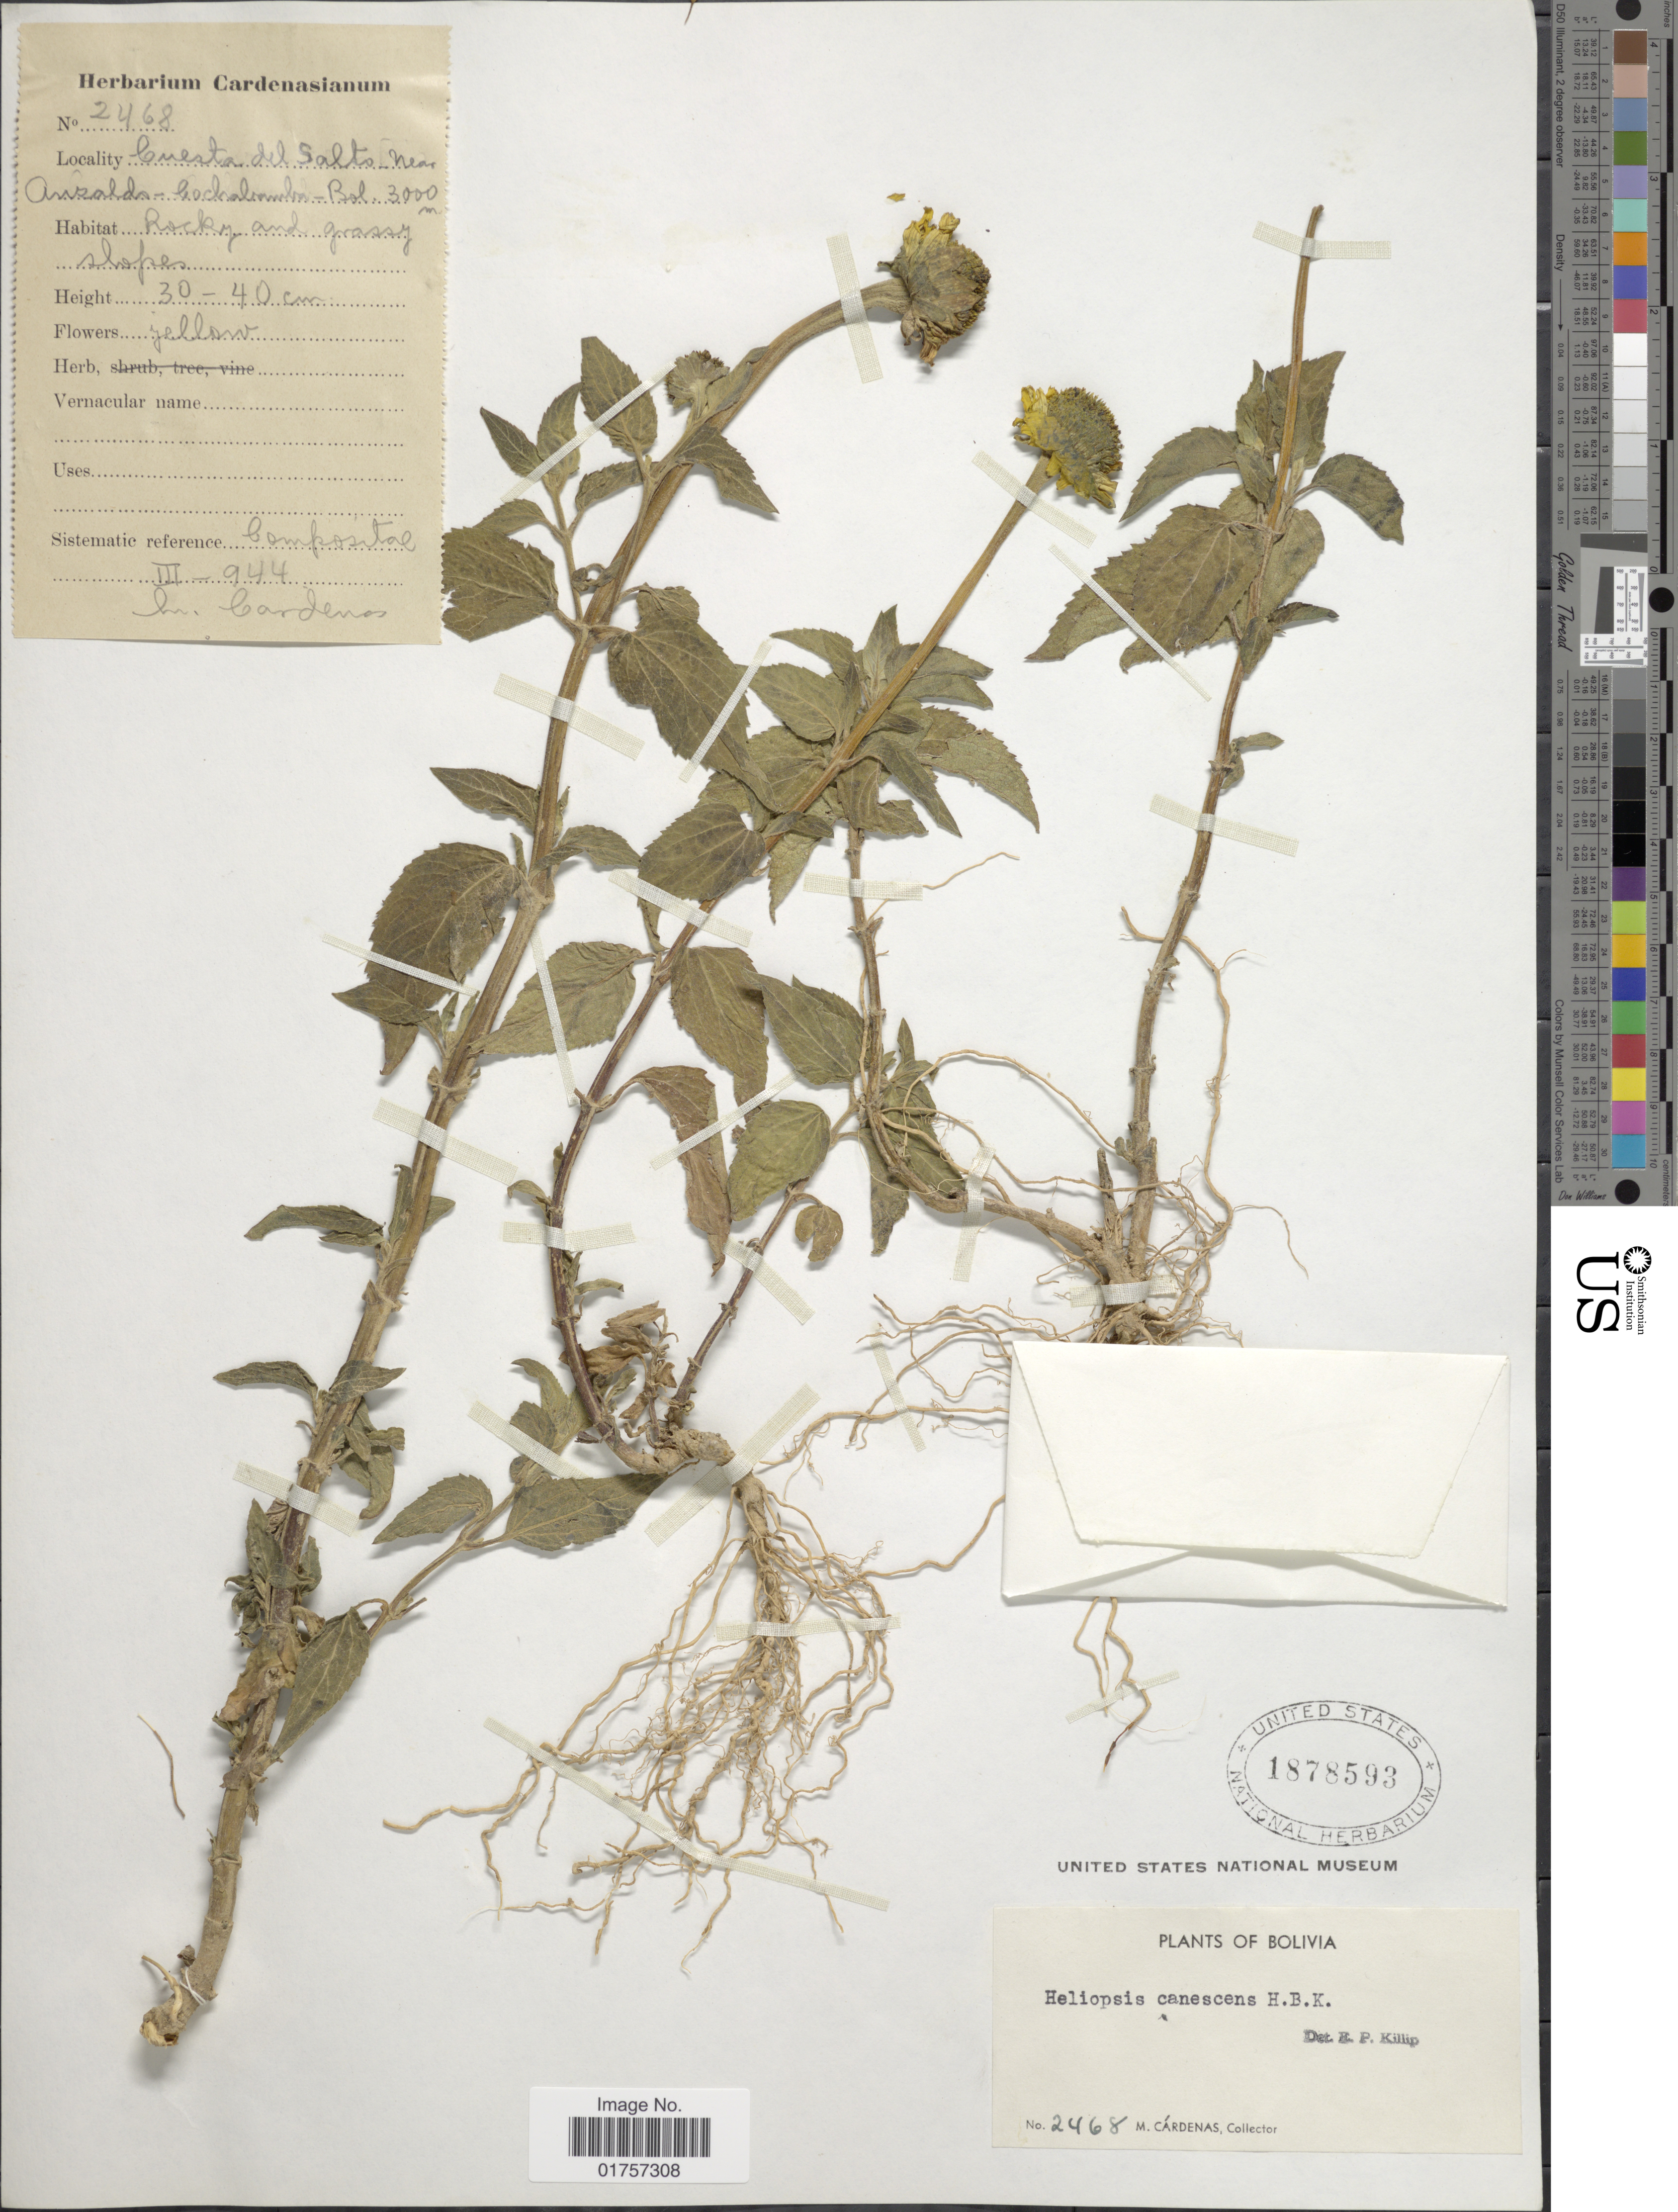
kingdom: Plantae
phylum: Tracheophyta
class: Magnoliopsida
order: Asterales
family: Asteraceae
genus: Heliopsis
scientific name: Heliopsis buphthalmoides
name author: (Jacq.) Dunal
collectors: M. Cárdenas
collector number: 2468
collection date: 1944-03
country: Bolivia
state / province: Cochabamba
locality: Cuesta del Salto near Anzaldo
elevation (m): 3000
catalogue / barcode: US 1878593